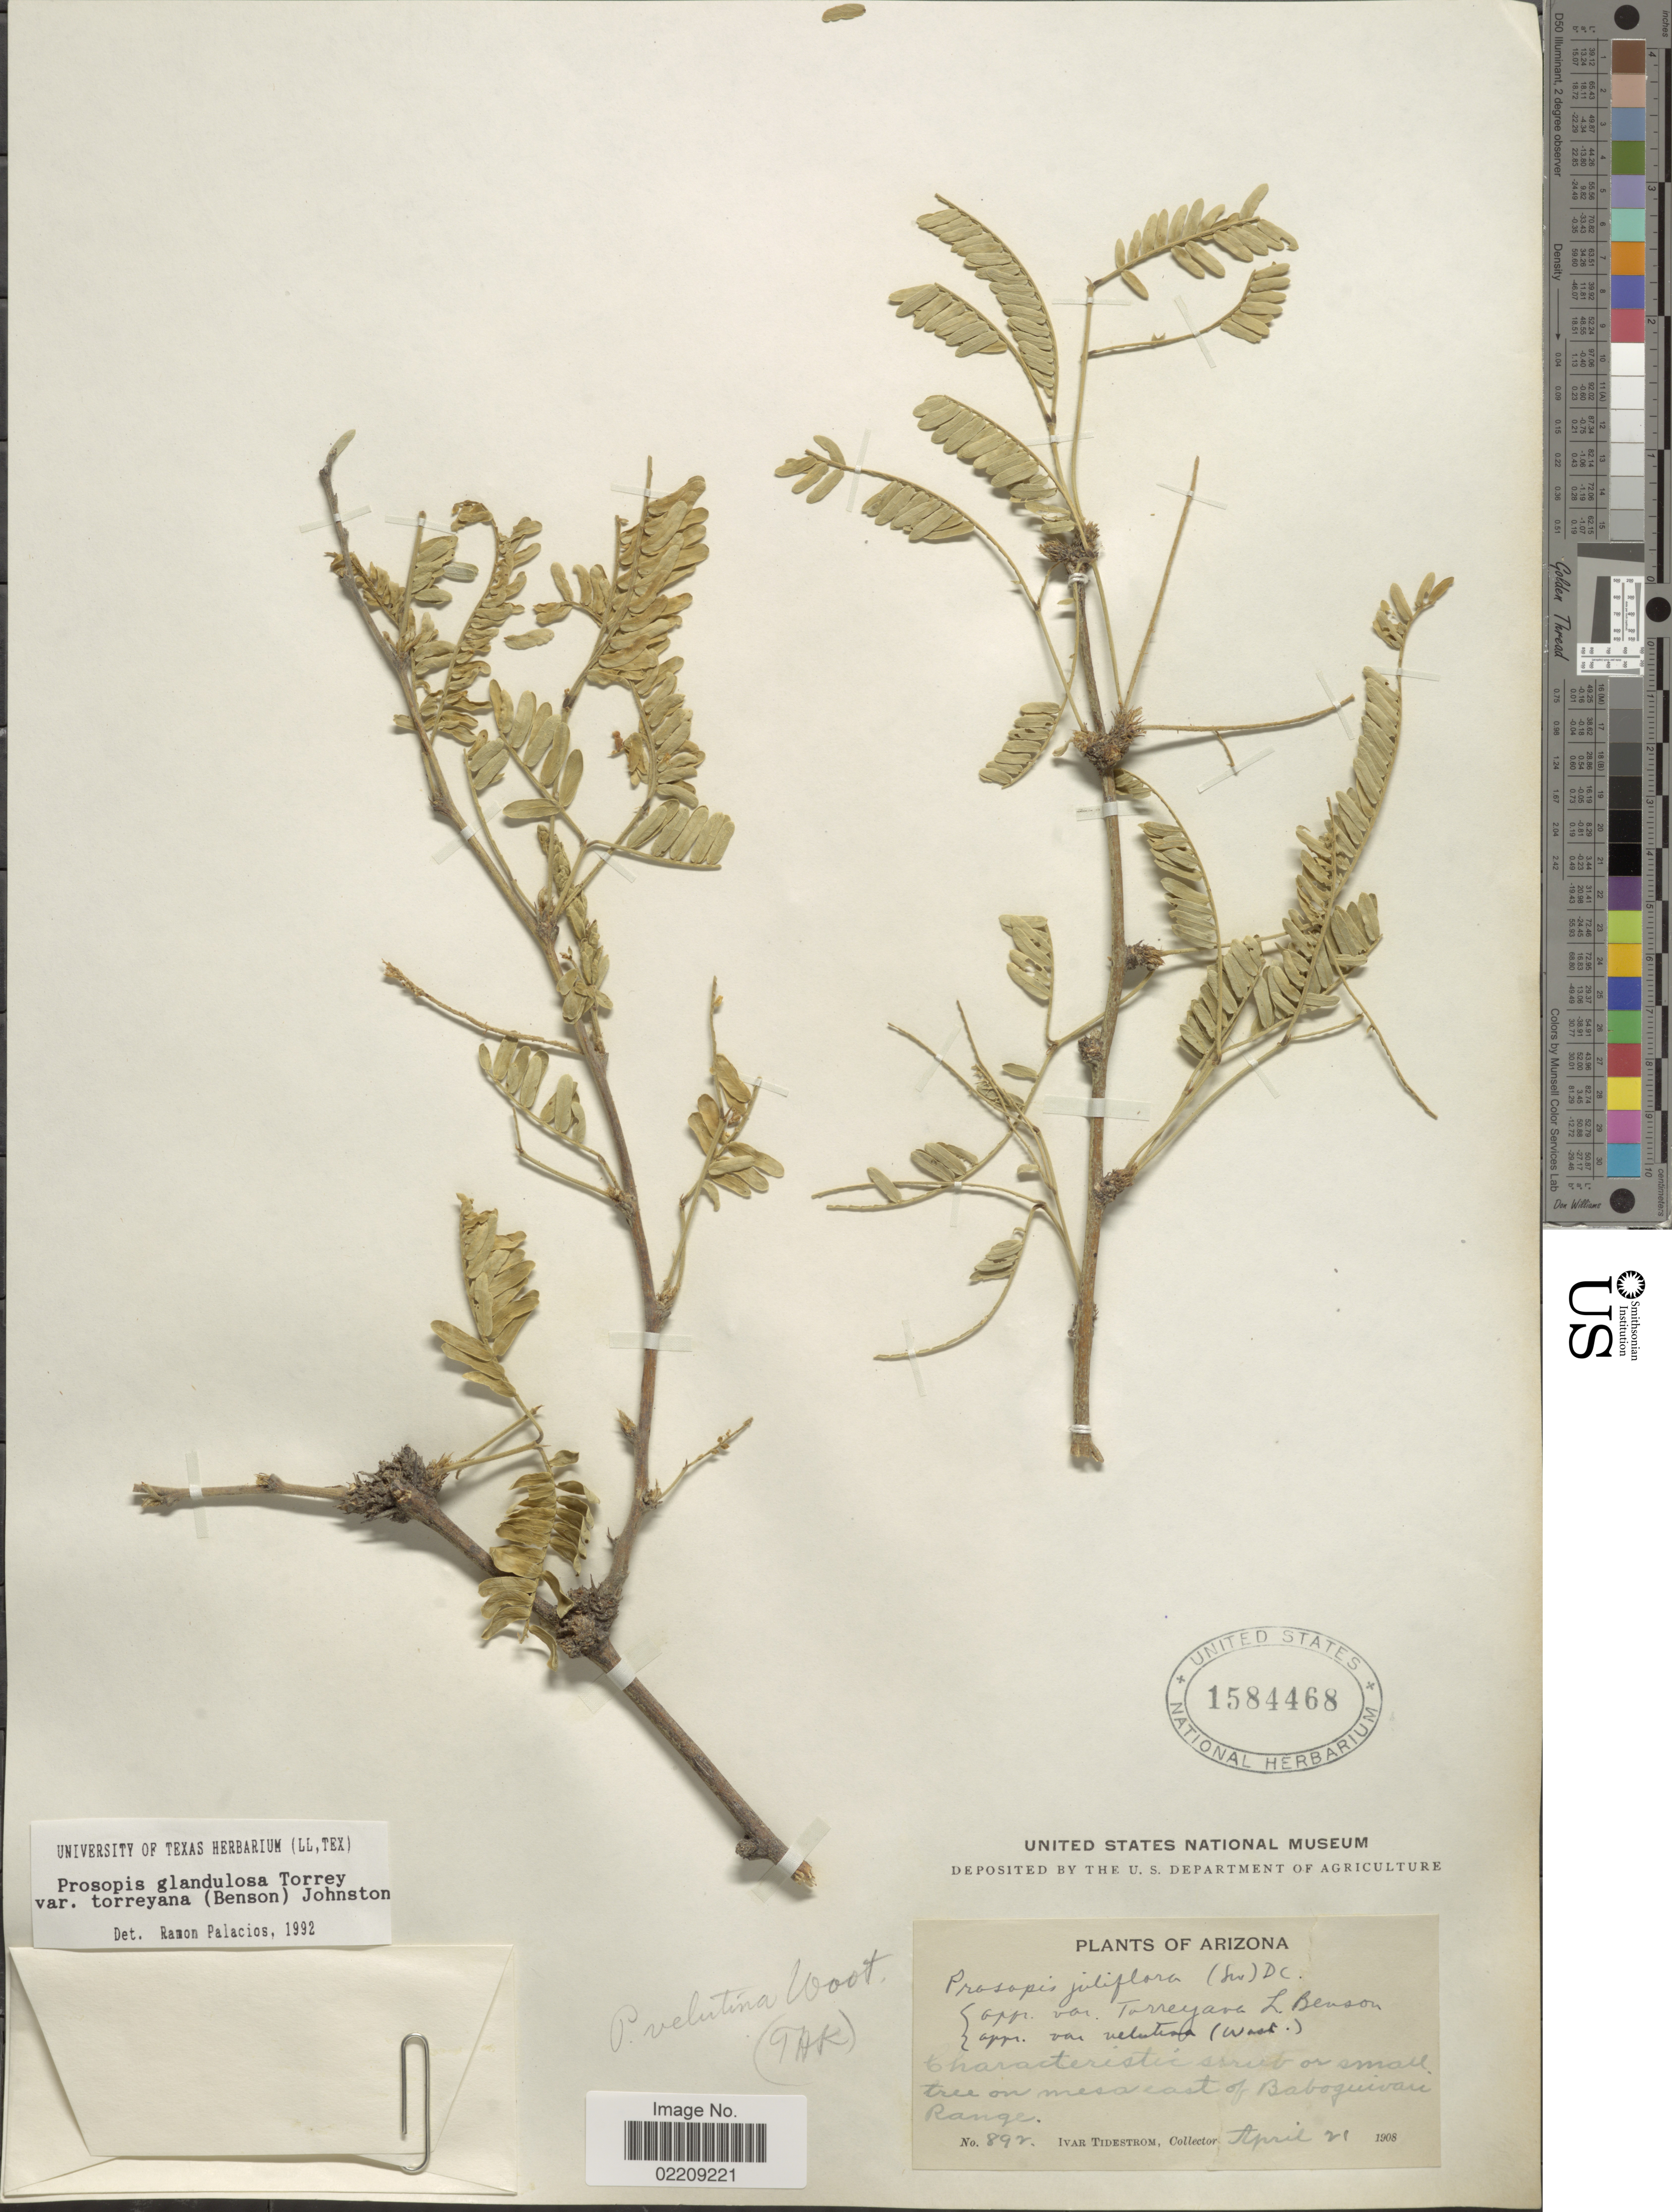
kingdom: Plantae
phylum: Tracheophyta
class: Magnoliopsida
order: Fabales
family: Fabaceae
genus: Neltuma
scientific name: Neltuma odorata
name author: (Torr. & Frém.) C. E. Hughes & G.P. Lewis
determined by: Strong, Mark T., (BOT), Smithsonian Institution - National Museum of Natural History (UNITED STATES)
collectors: I. F. Tidestrom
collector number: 892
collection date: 1908-04-21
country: United States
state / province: Arizona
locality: On mesa east of Baboquivari Range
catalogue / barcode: US 1584468